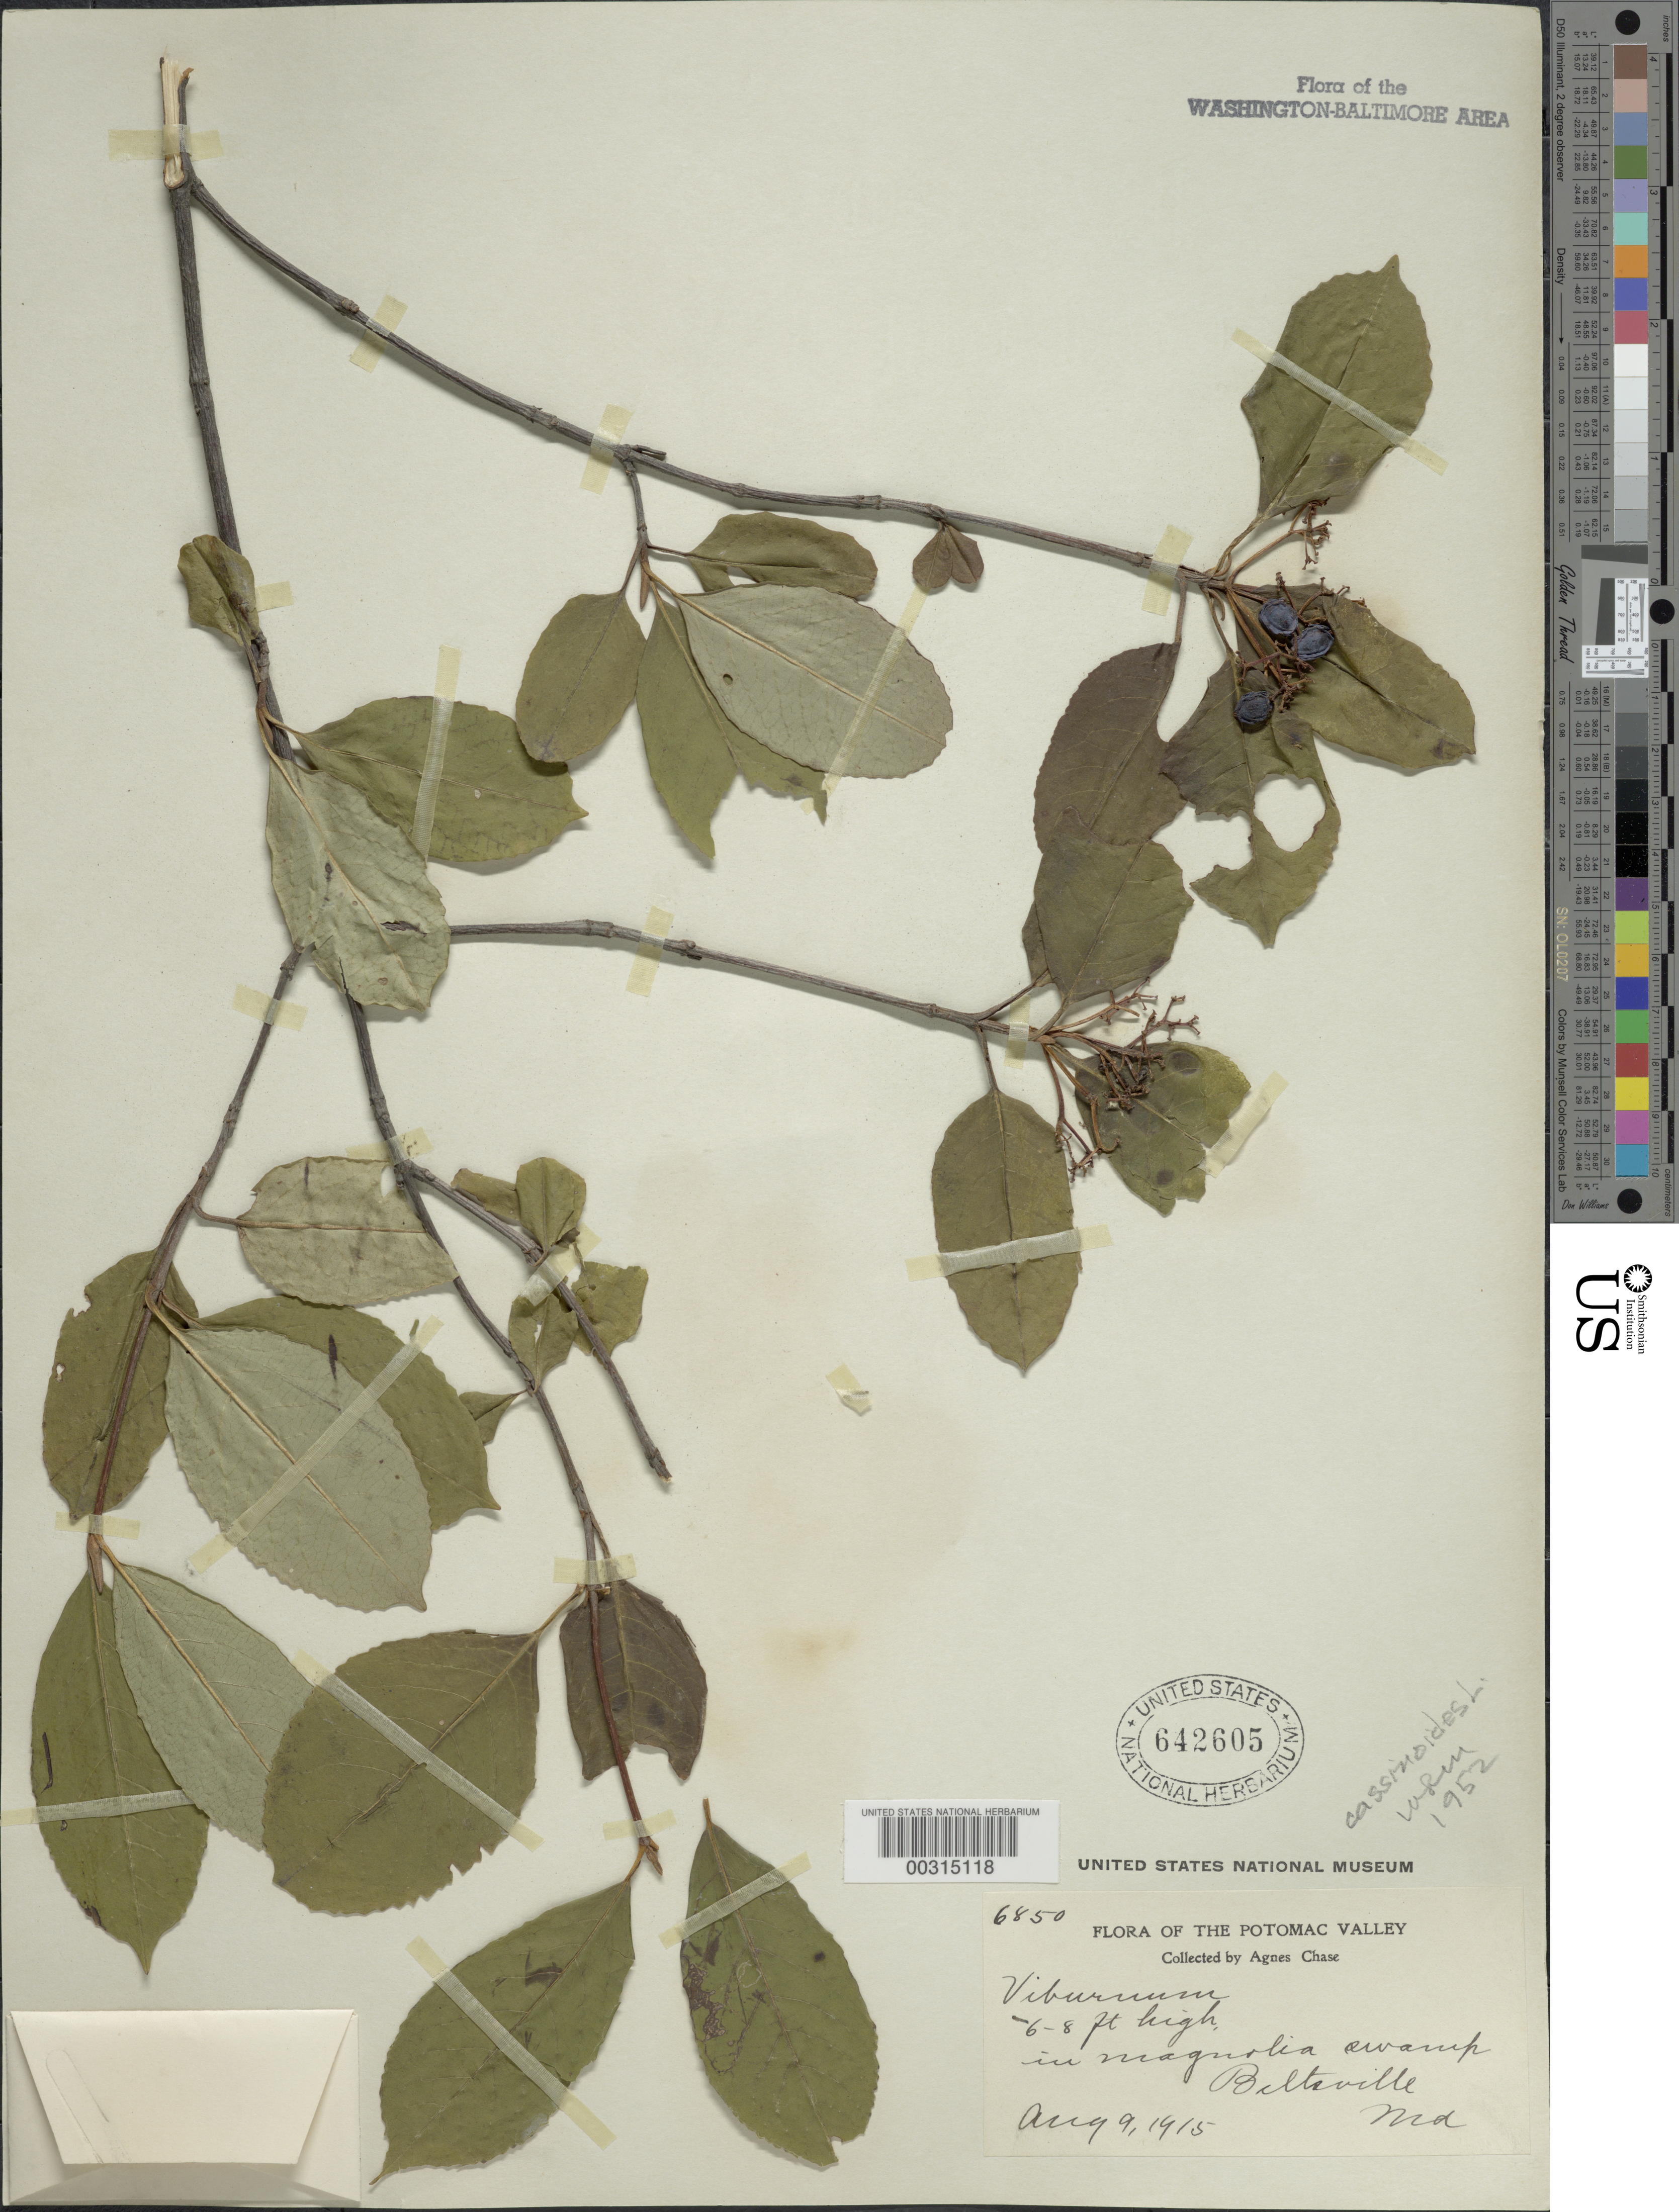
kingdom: Plantae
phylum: Tracheophyta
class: Magnoliopsida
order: Dipsacales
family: Viburnaceae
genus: Viburnum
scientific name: Viburnum cassinoides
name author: L.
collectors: A. Chase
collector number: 6850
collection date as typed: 09 Aug 1915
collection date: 1915-08-09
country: United States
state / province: Maryland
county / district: Prince George's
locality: Beltsville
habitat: In magnolia swamp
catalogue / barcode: US 642605